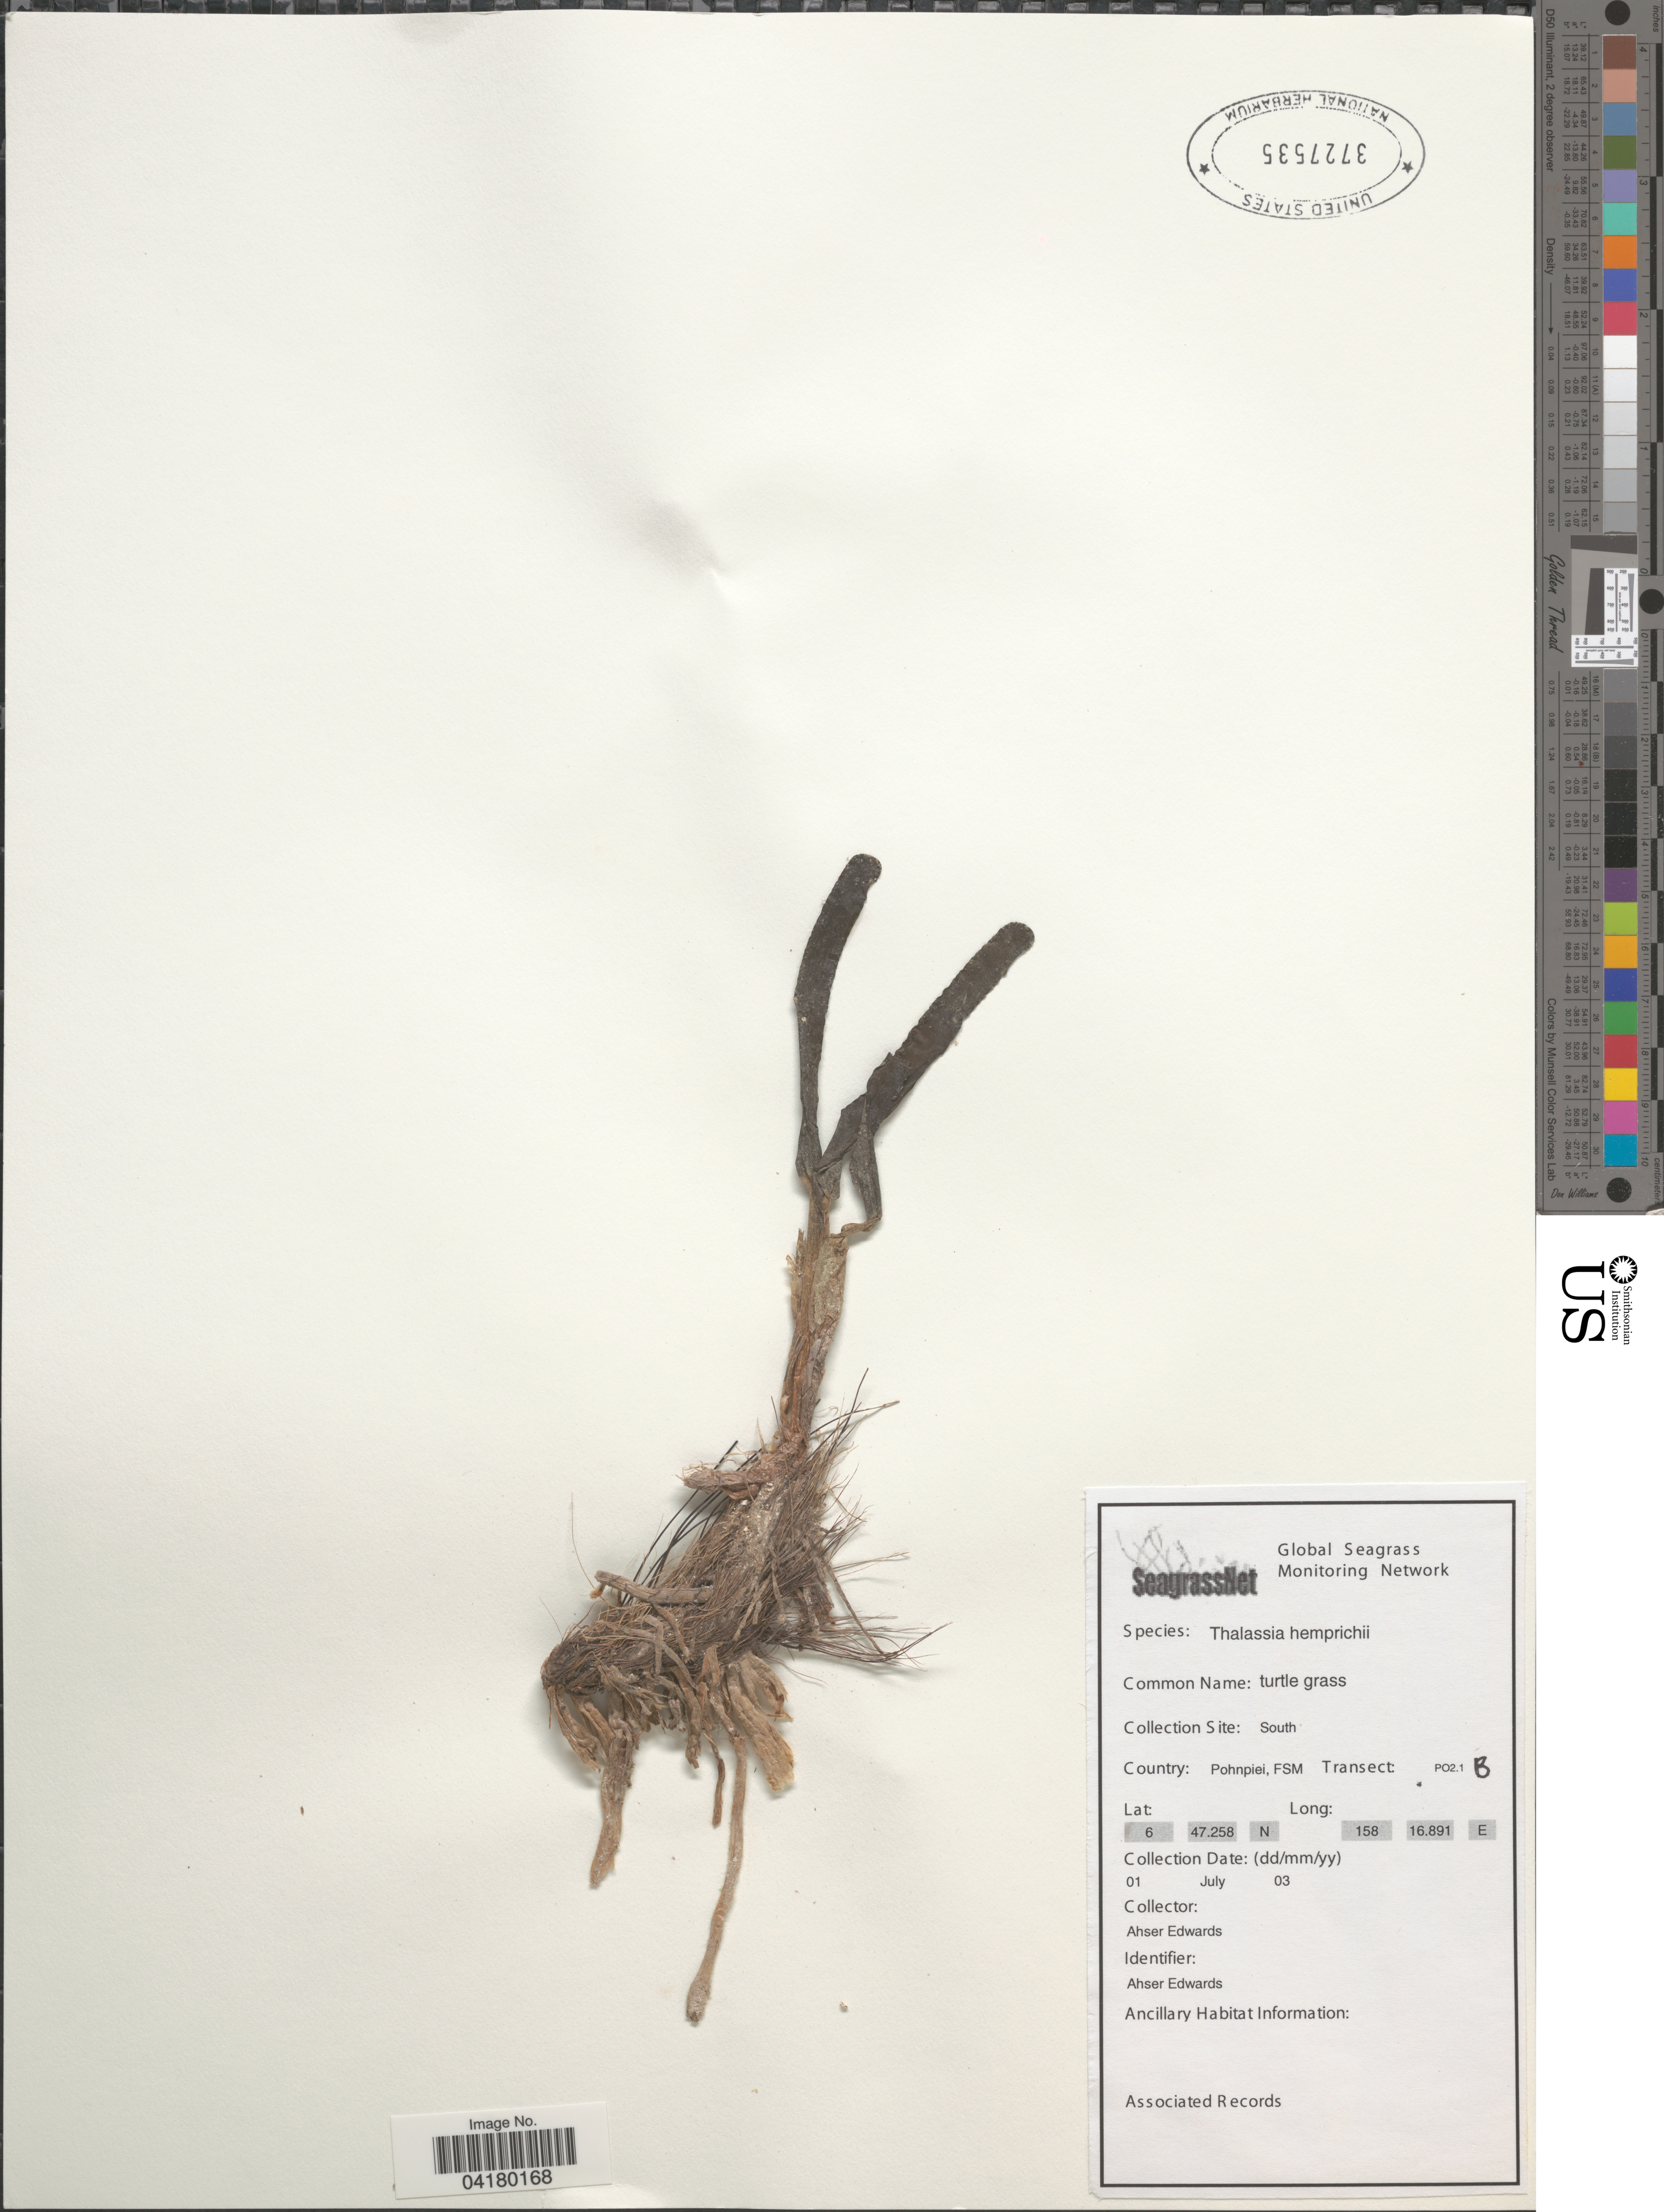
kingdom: Plantae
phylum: Tracheophyta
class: Liliopsida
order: Alismatales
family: Hydrocharitaceae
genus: Thalassia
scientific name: Thalassia hemprichii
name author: Asch.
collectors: A. Edwards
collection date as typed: Transcribed d/m/y: 1/7/3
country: Micronesia, Federated States of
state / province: Pohnpei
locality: Collection Site: South. Country: Pohnpiei, FSM. Transect: PO2.1B.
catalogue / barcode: US 3727535